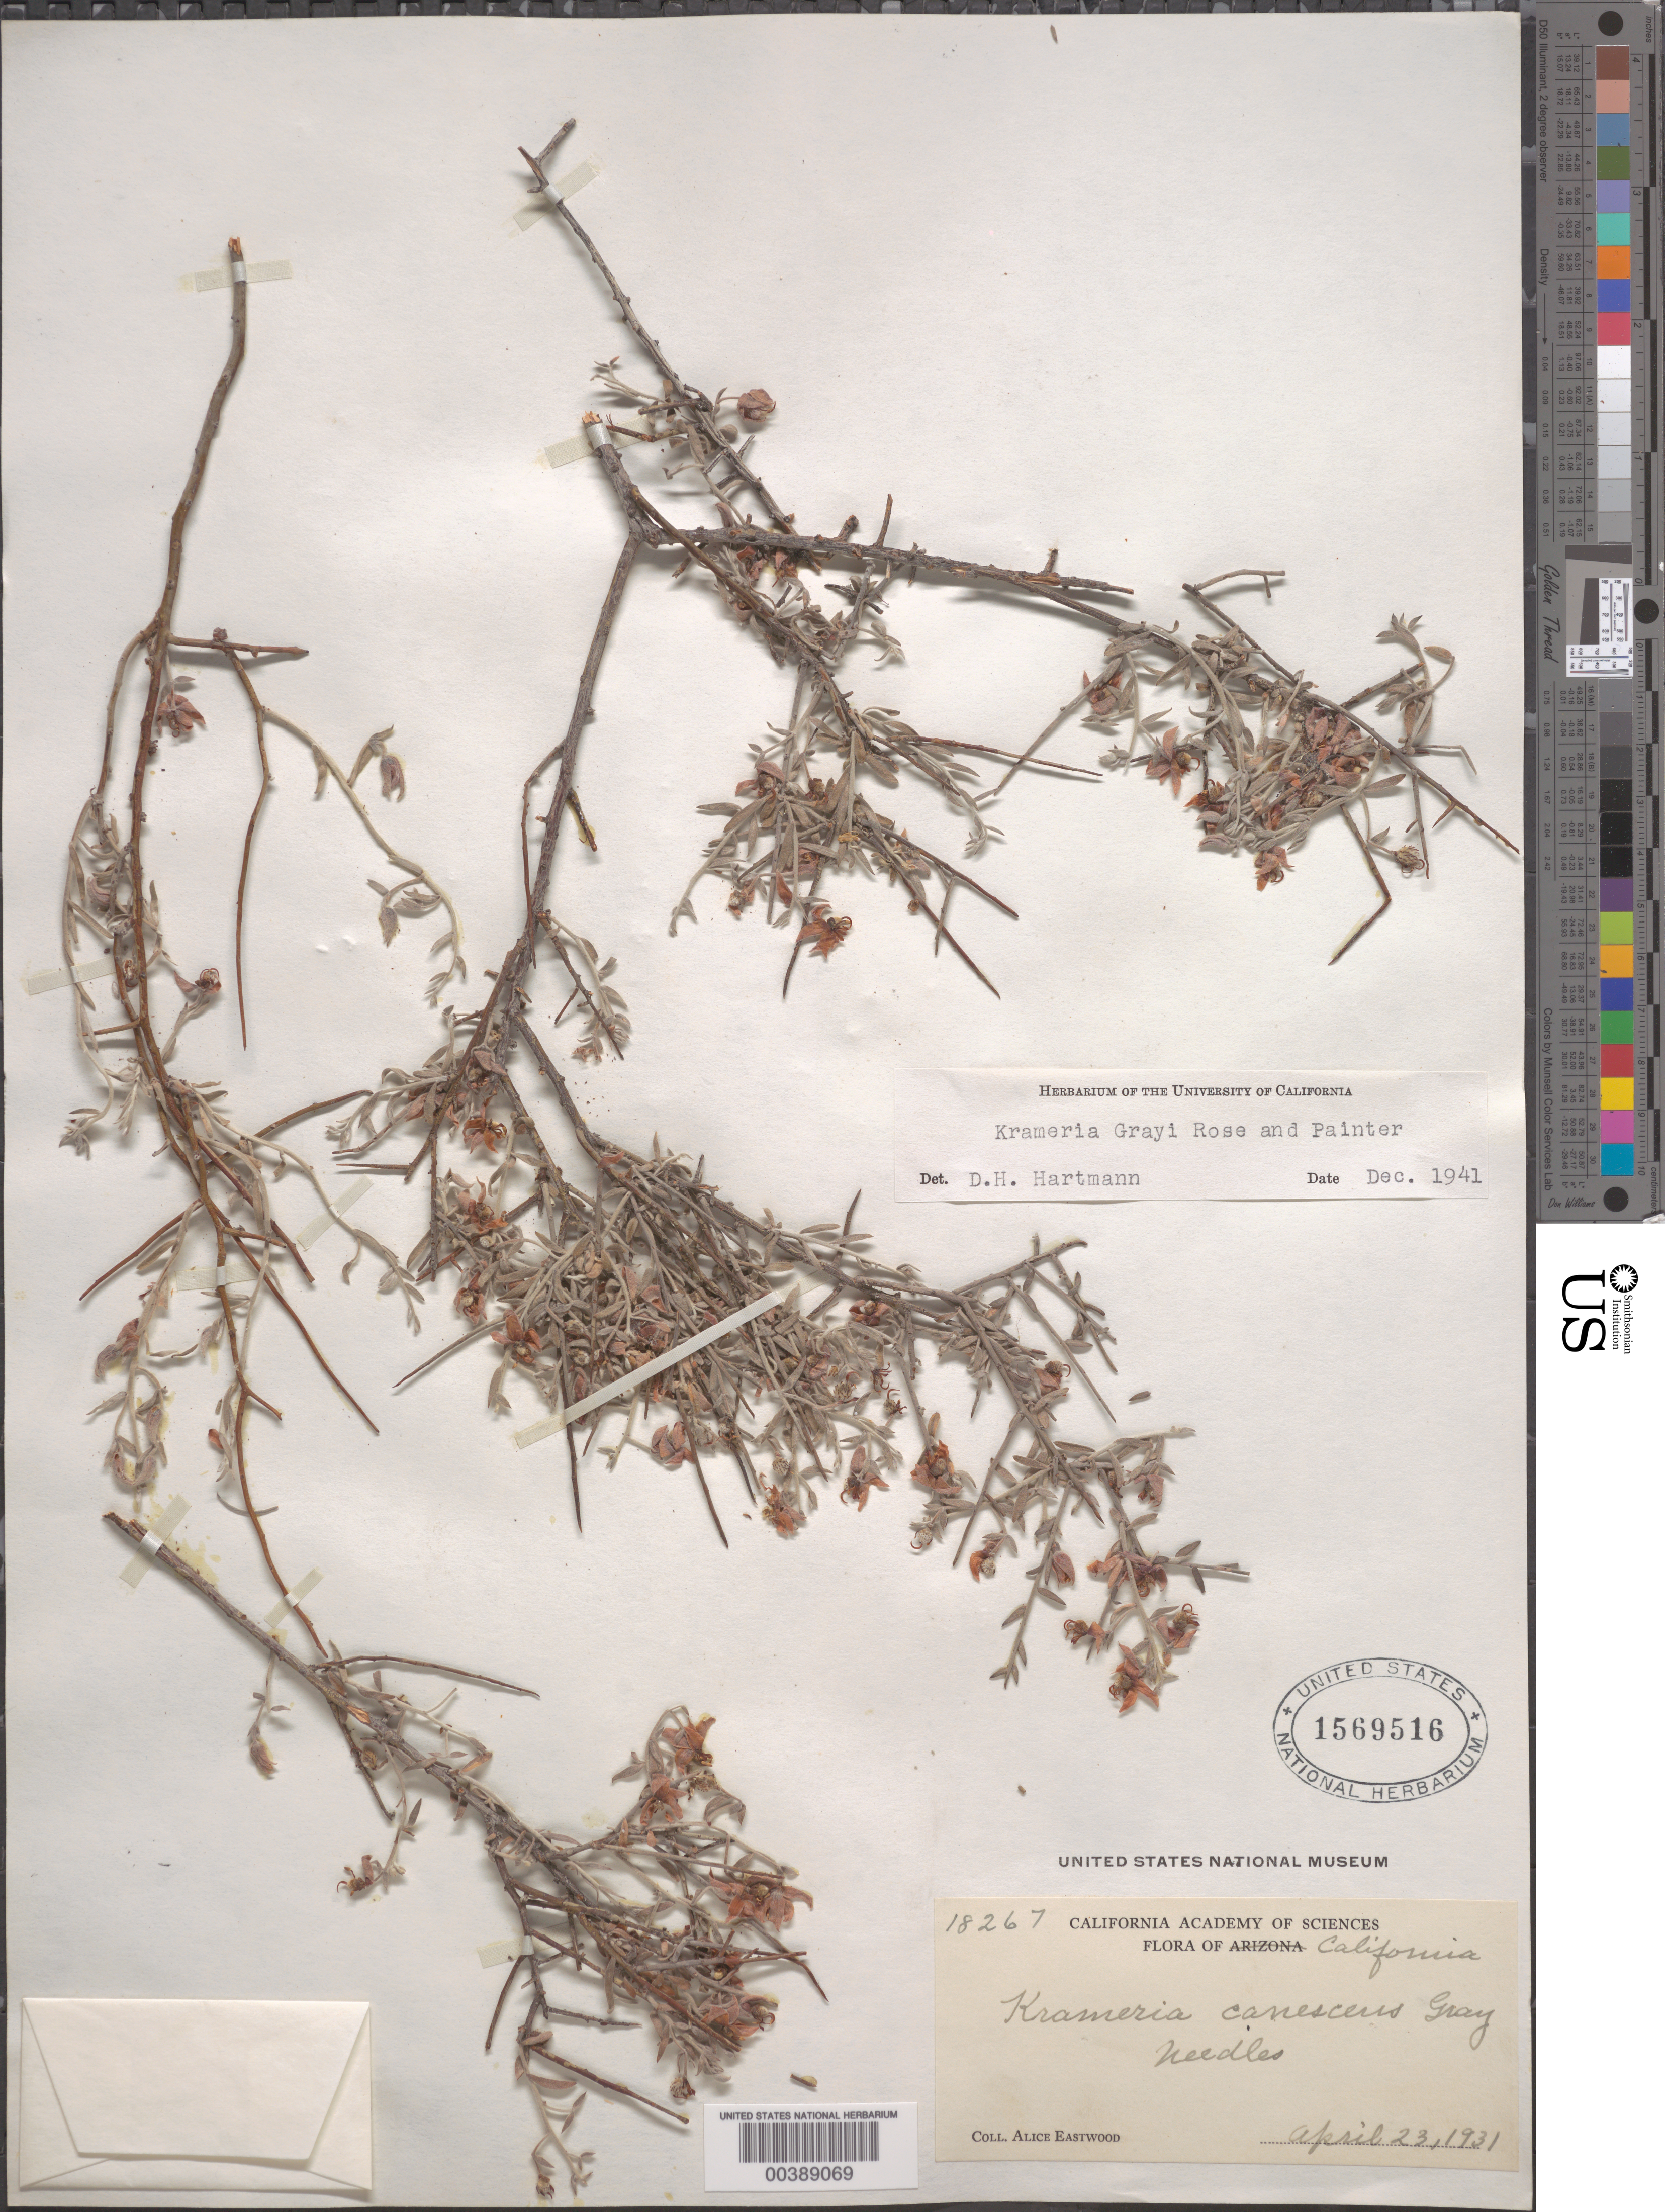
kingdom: Plantae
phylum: Tracheophyta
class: Magnoliopsida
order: Zygophyllales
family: Krameriaceae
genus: Krameria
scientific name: Krameria grayi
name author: Rose & J.H. Painter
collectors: A. Eastwood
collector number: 18267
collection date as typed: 23 Apr 1931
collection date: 1931-04-23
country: United States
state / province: California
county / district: San Bernardino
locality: Needles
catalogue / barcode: US 1569516